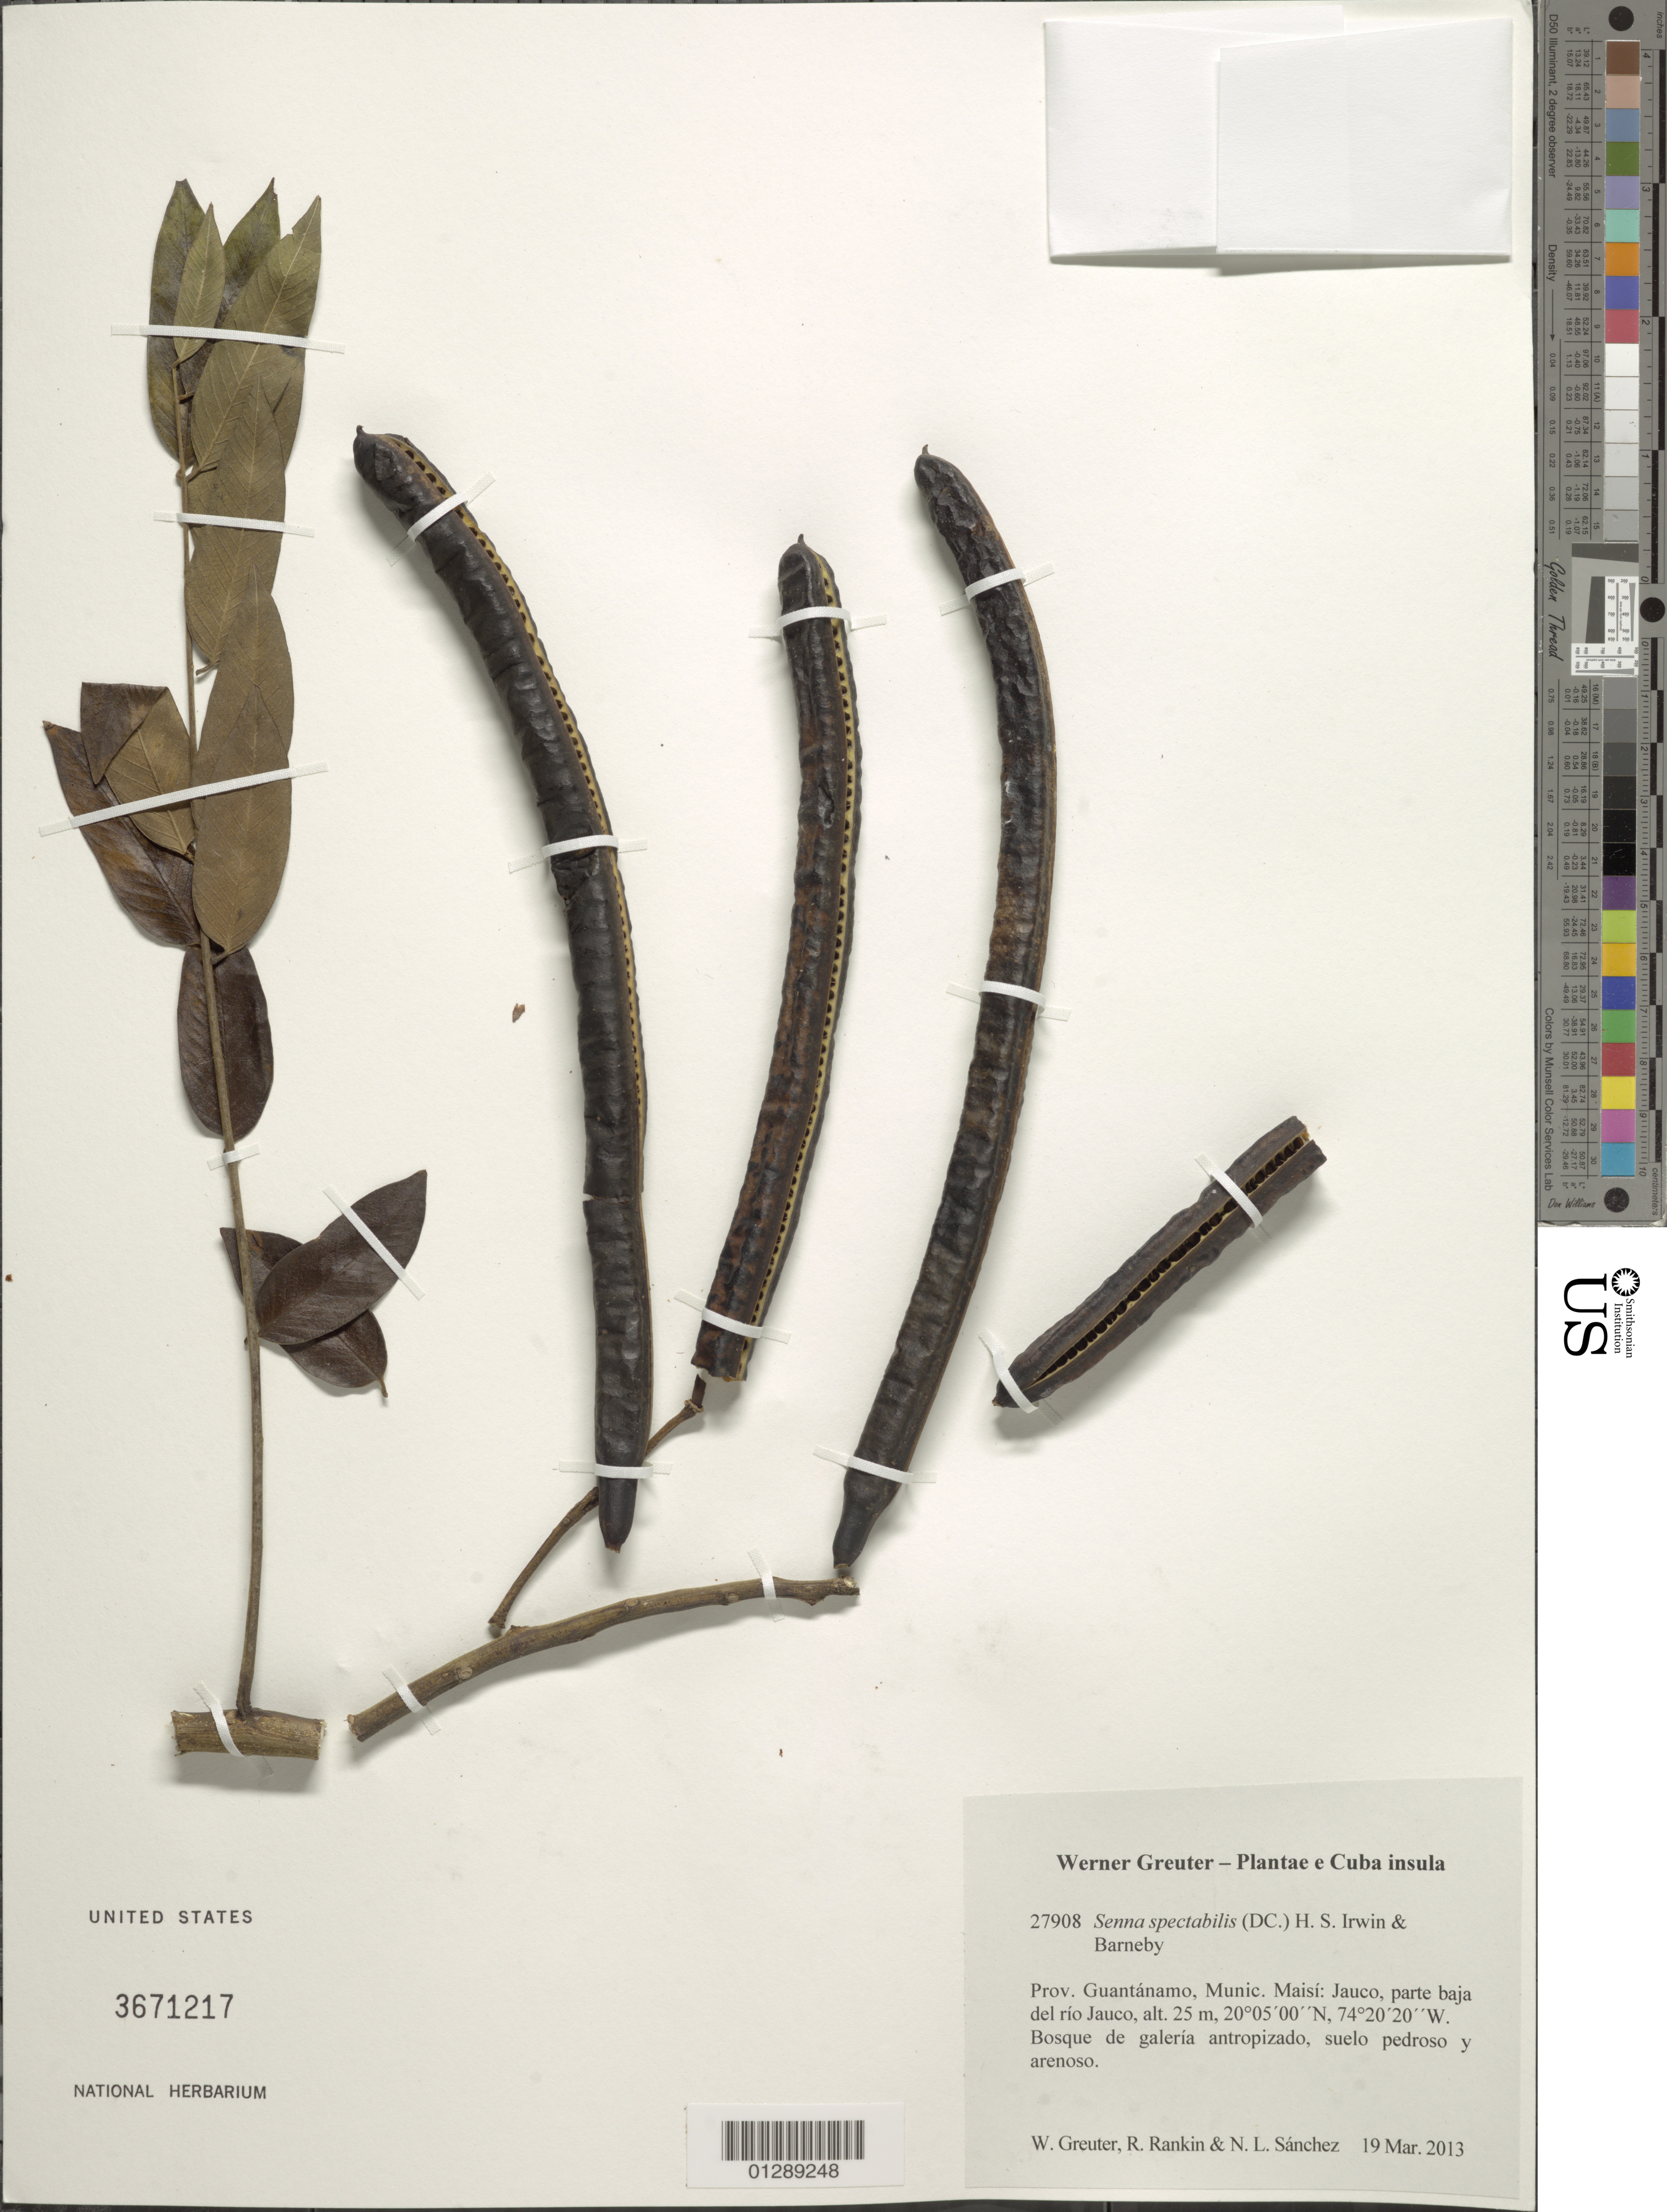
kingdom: Plantae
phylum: Tracheophyta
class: Magnoliopsida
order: Fabales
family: Fabaceae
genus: Senna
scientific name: Senna spectabilis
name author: (DC.) H.S. Irwin & Barneby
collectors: W. R. Greuter, R. Rankin Rodriguez & N. Sanchez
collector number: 27908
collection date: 2013-03-19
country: Cuba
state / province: Guantanamo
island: Cuba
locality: Munic. Maisí: Jauco, parte baja del río Jauco.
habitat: Bosque de galería antropizado, suelo pedroso y arenoso.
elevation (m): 25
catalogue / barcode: US 3671217